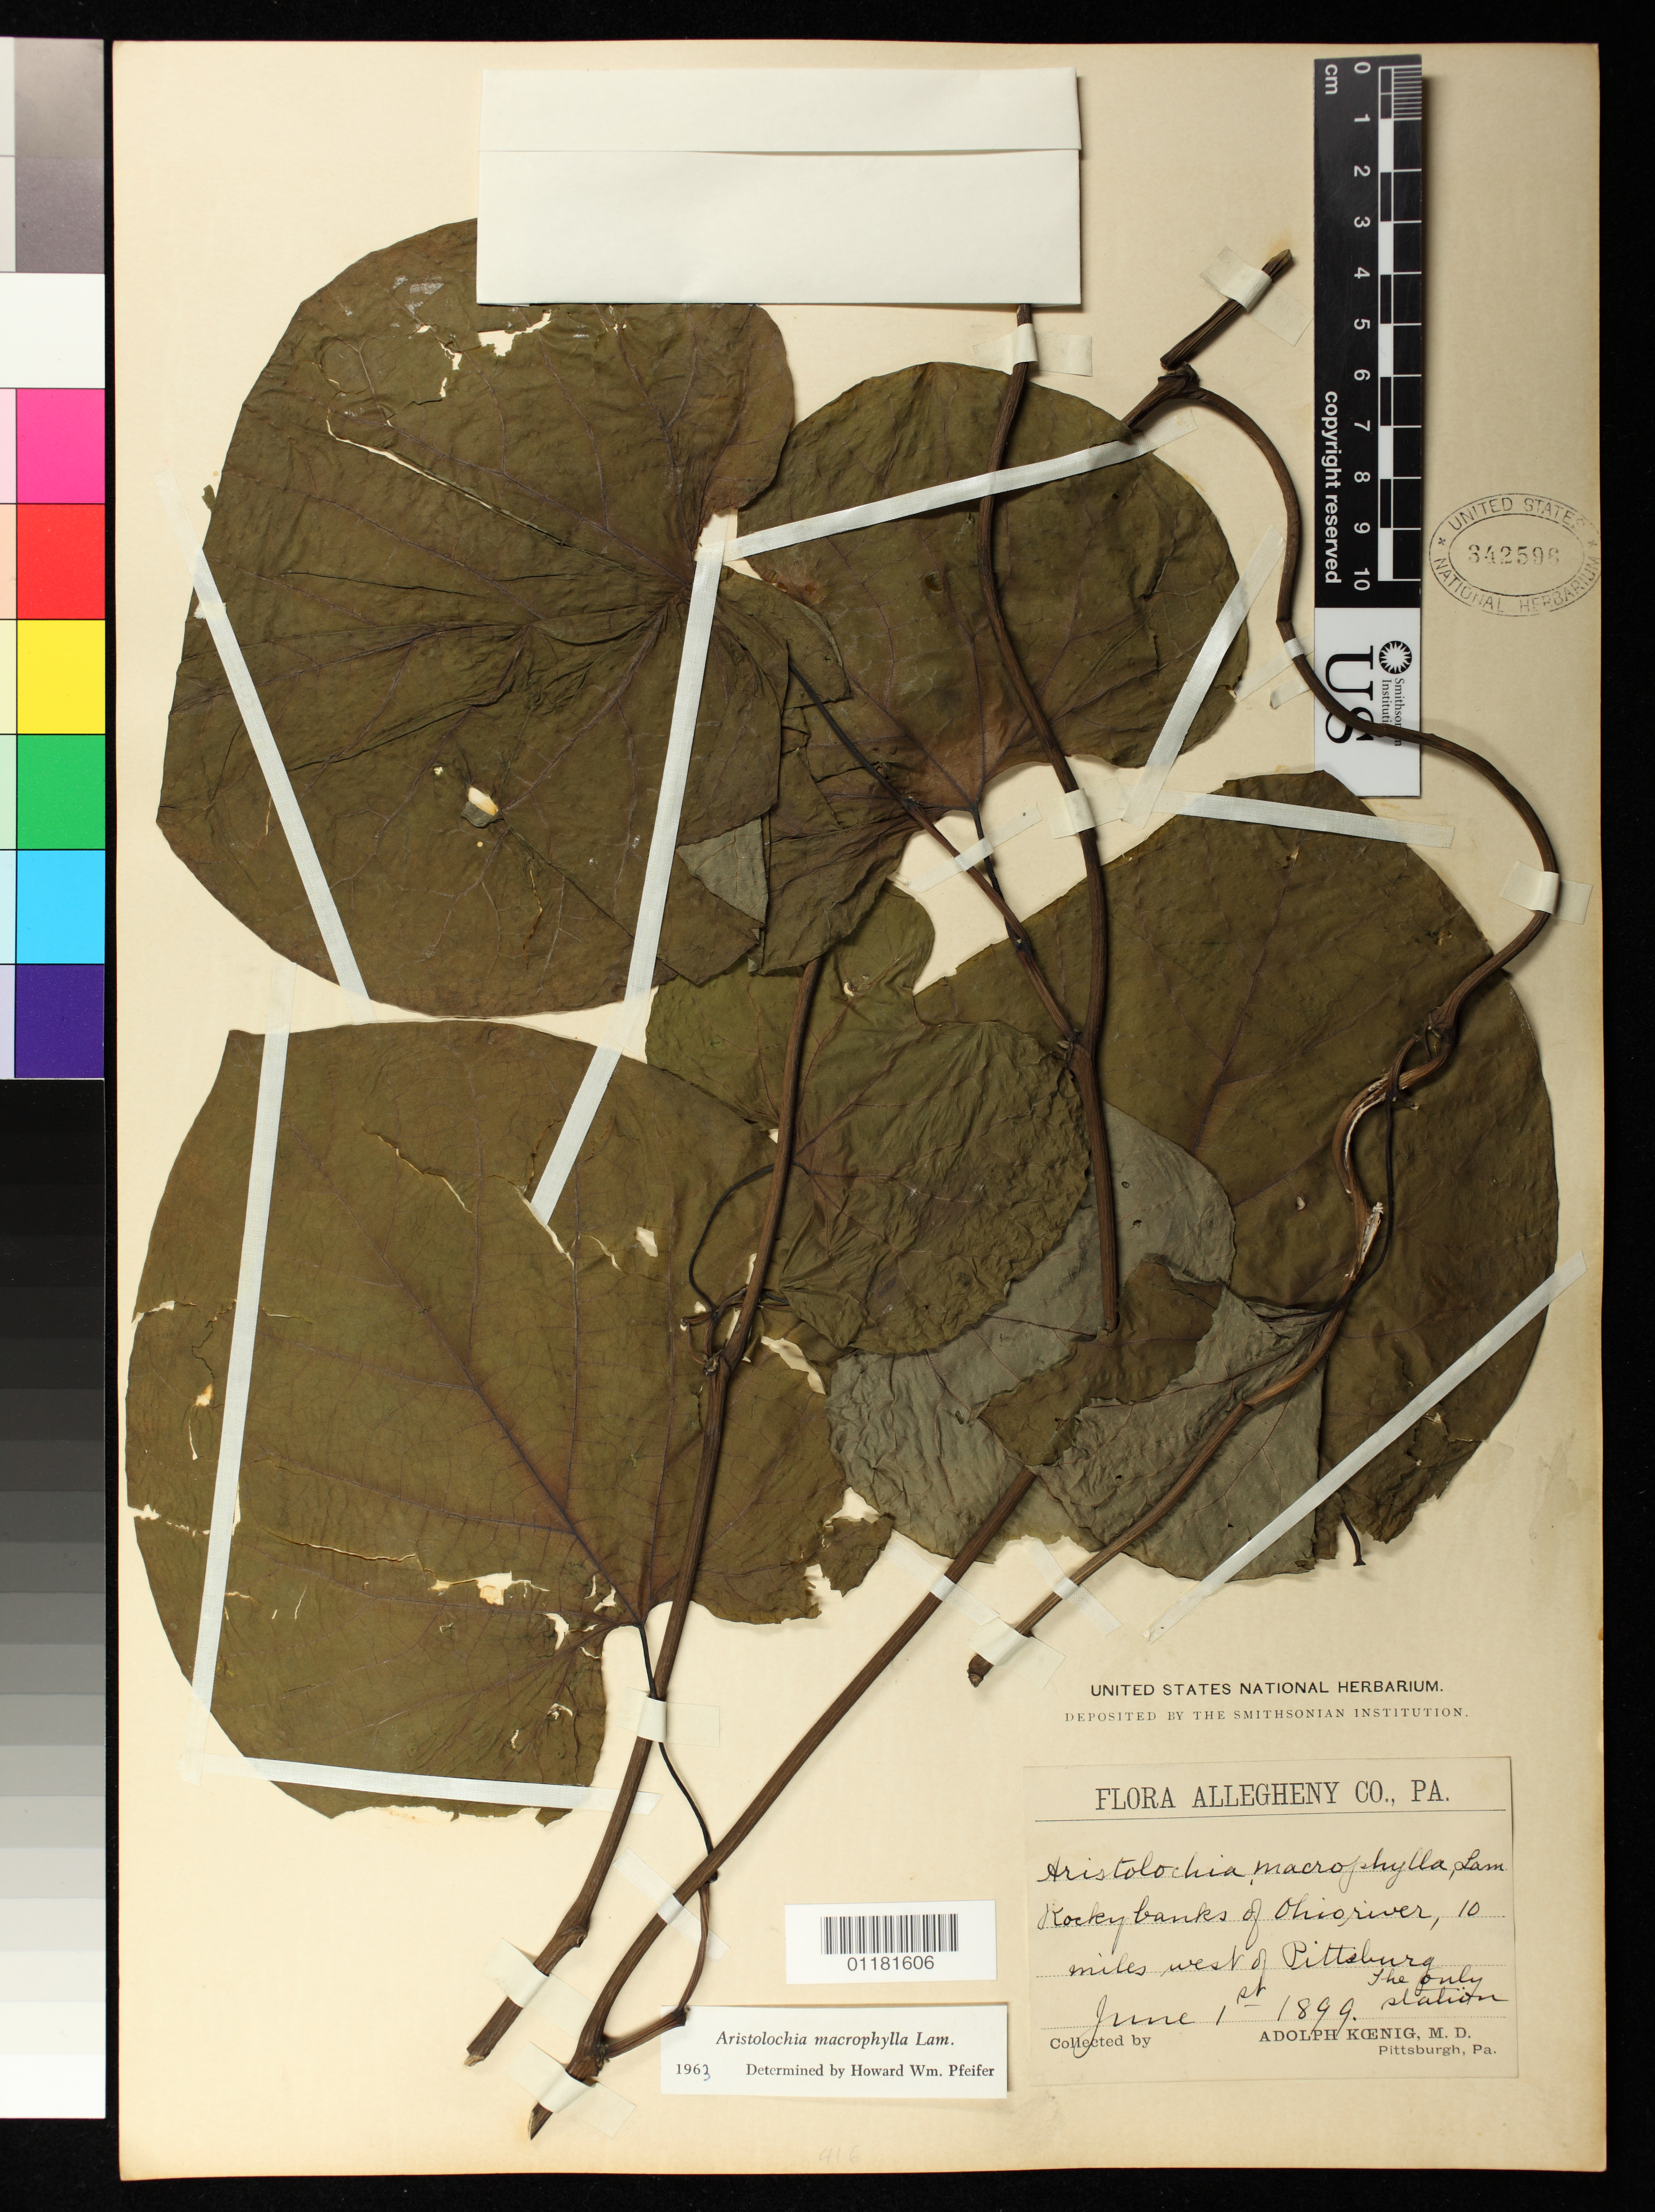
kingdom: Plantae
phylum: Tracheophyta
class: Magnoliopsida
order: Piperales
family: Aristolochiaceae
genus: Aristolochia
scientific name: Aristolochia macrophylla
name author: Lam.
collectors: A. Koenig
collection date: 1899-01-06 or 1899-06-01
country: United States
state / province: Pennsylvania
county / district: Allegheny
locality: Rocky banks of Ohio River, 10 miles west of Pittsburg[h], Allegheny County. The only station.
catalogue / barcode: US 342596